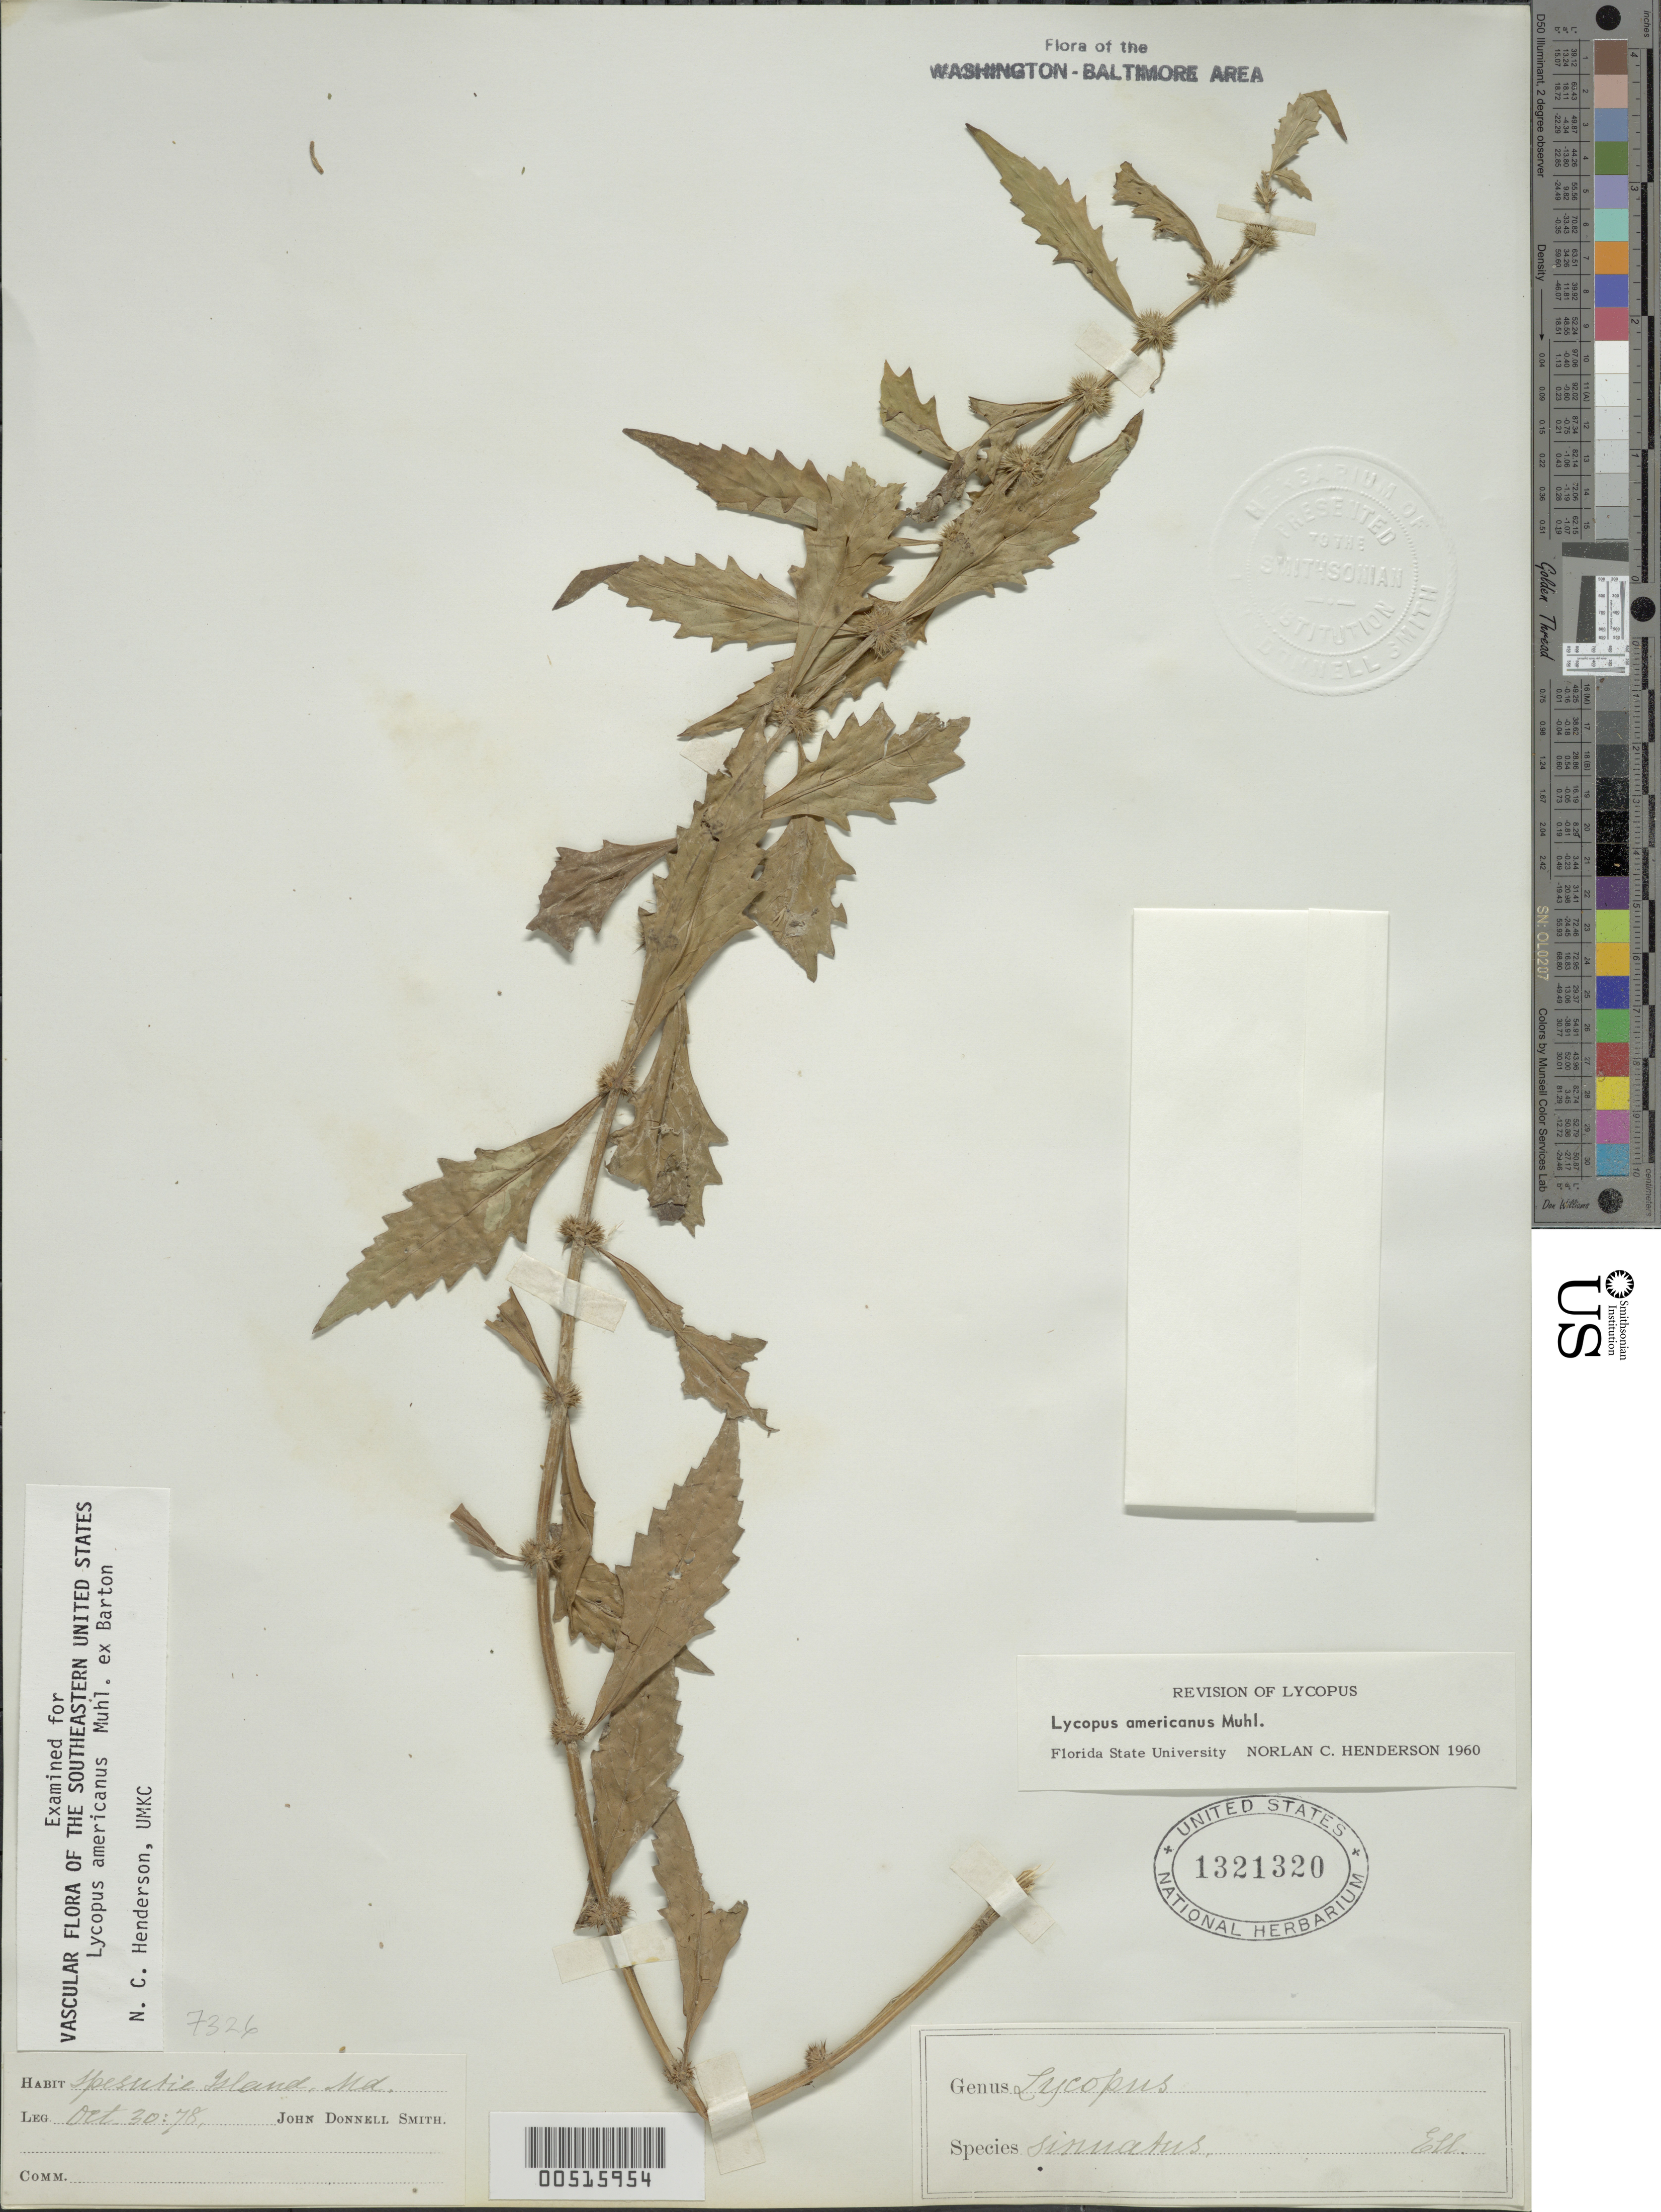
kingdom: Plantae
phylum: Tracheophyta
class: Magnoliopsida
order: Lamiales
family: Lamiaceae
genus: Lycopus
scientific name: Lycopus americanus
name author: Muhl. ex W.P.C. Barton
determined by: Henderson, N. C.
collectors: J. Donnell Smith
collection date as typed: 30 Oct 1878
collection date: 1878-10-30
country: United States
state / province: Maryland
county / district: Harford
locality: Spesutie Island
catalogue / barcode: US 1321320